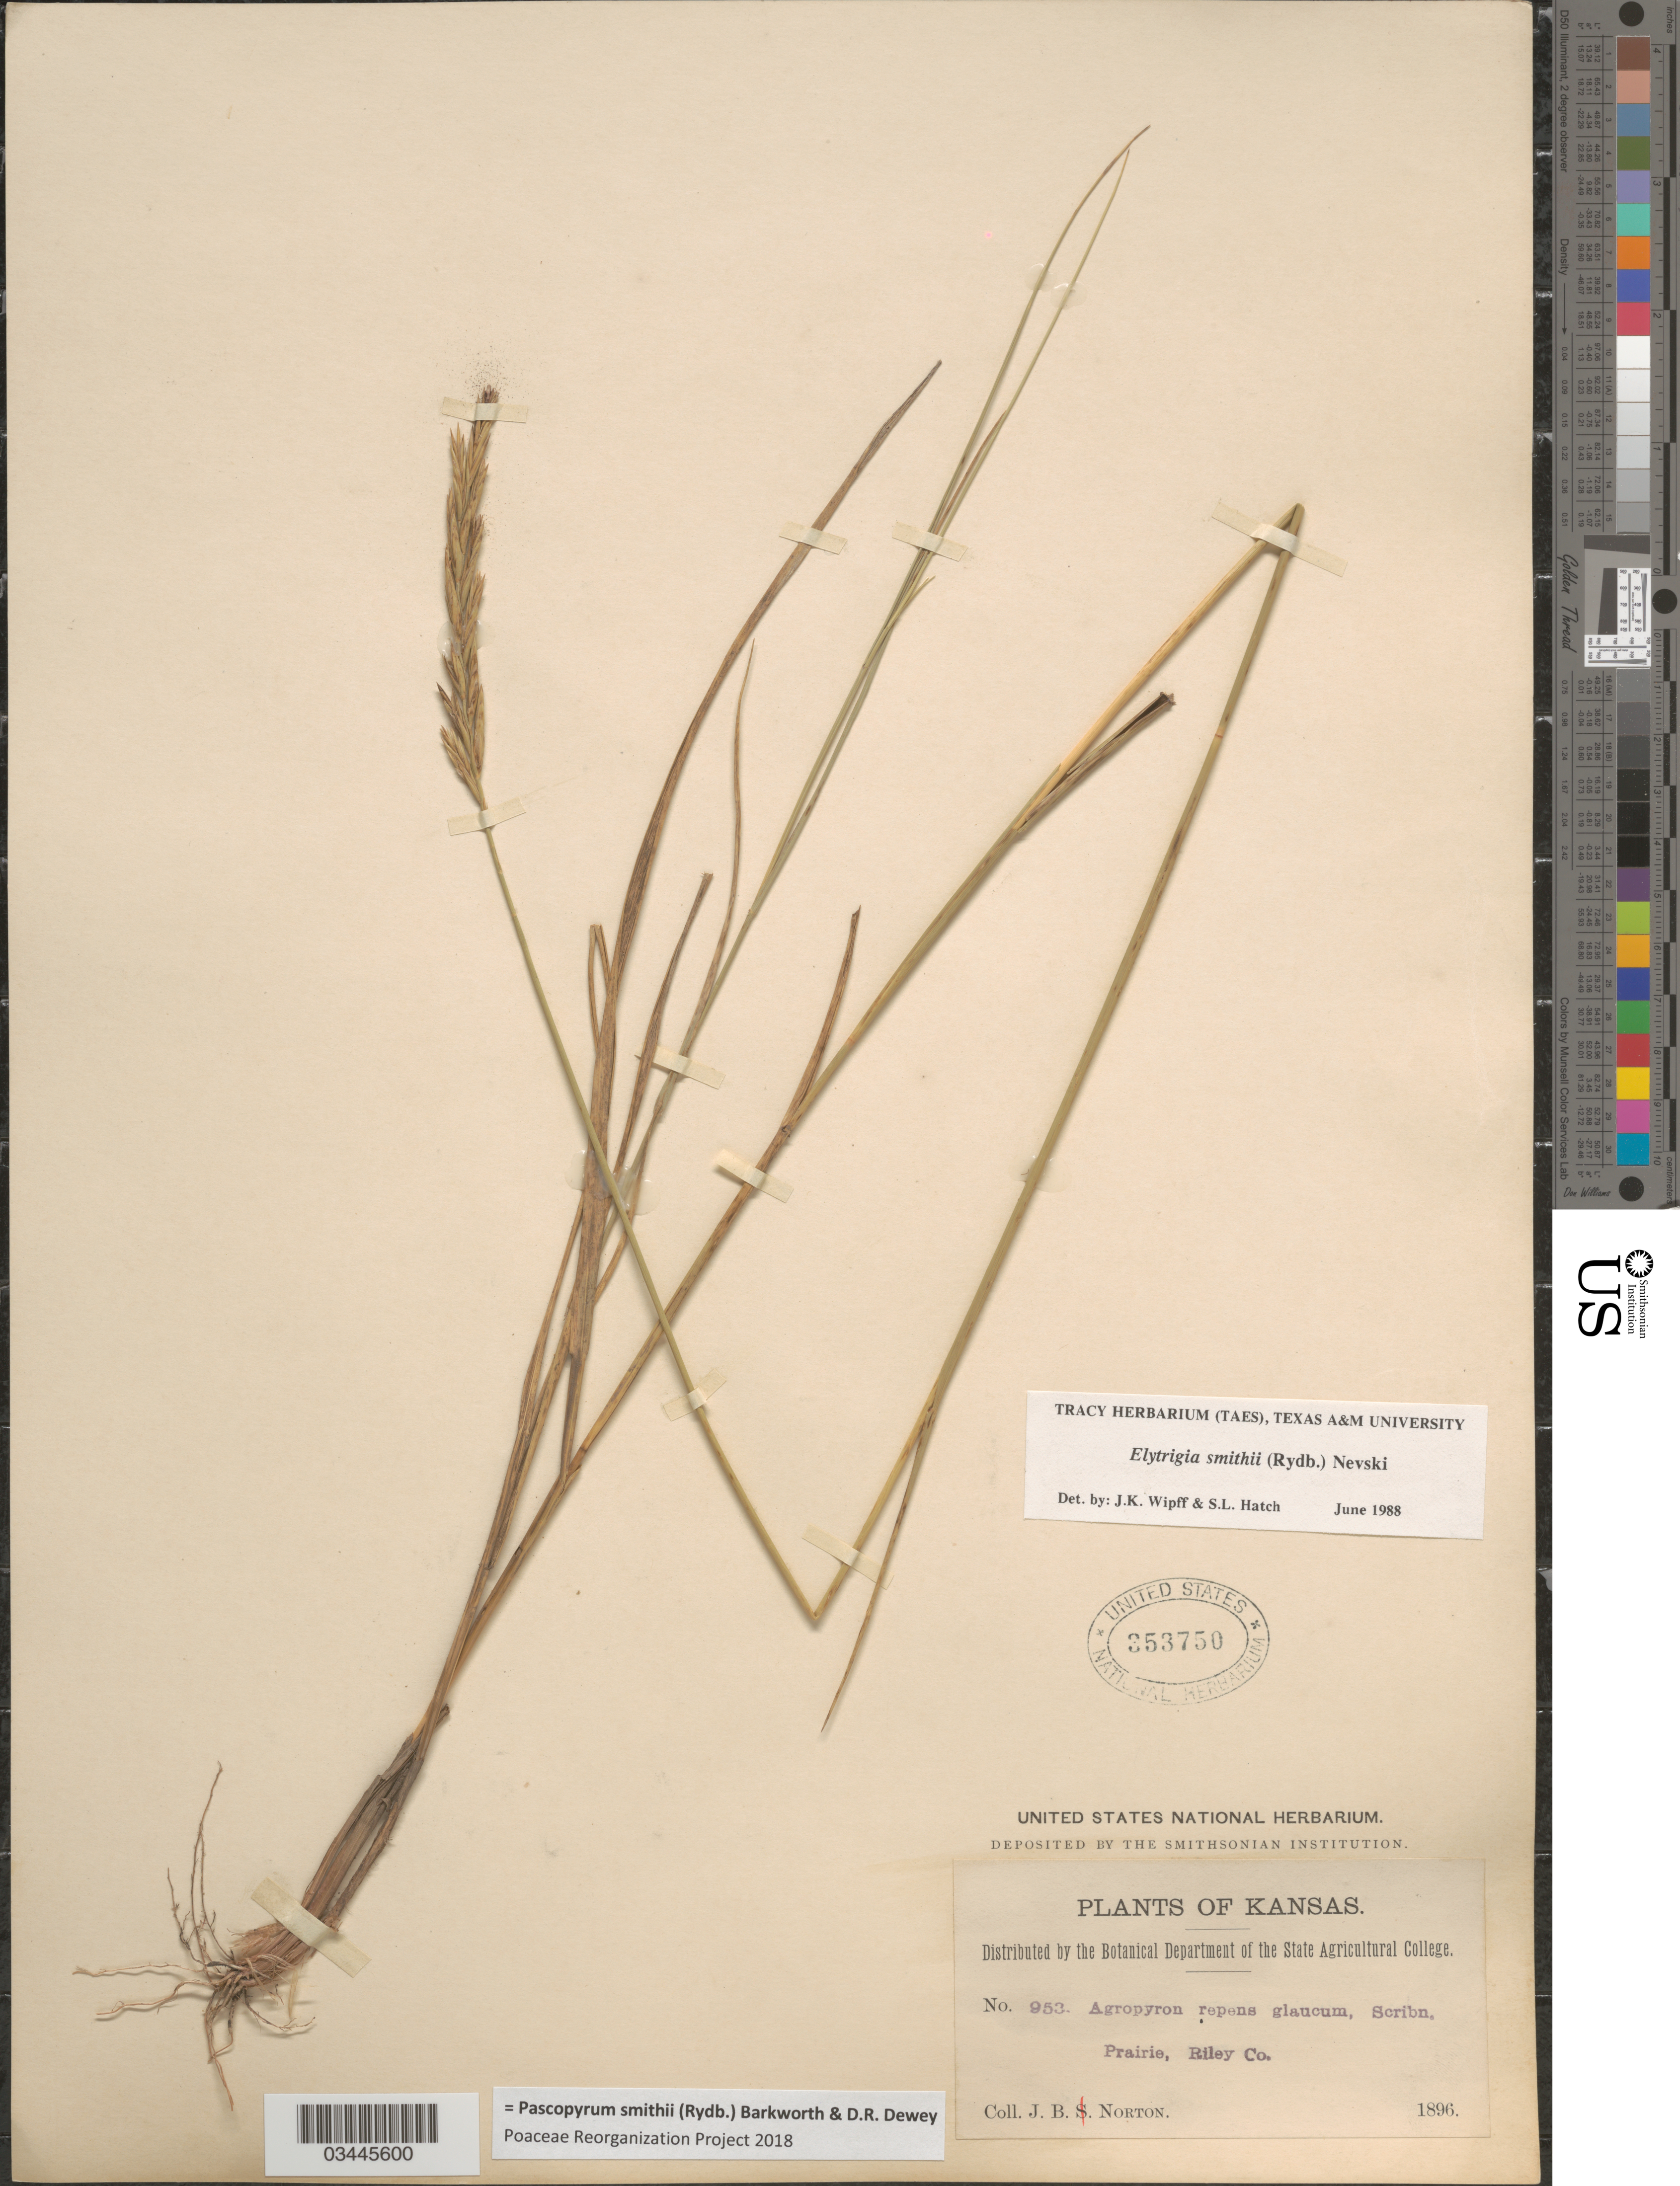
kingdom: Plantae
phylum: Tracheophyta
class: Liliopsida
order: Poales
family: Poaceae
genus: Pascopyrum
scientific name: Pascopyrum smithii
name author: (Rydb.) Barkworth & Dewey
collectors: J. B. Norton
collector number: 953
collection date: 1896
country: United States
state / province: Kansas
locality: Riley Co.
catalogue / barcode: US 353750